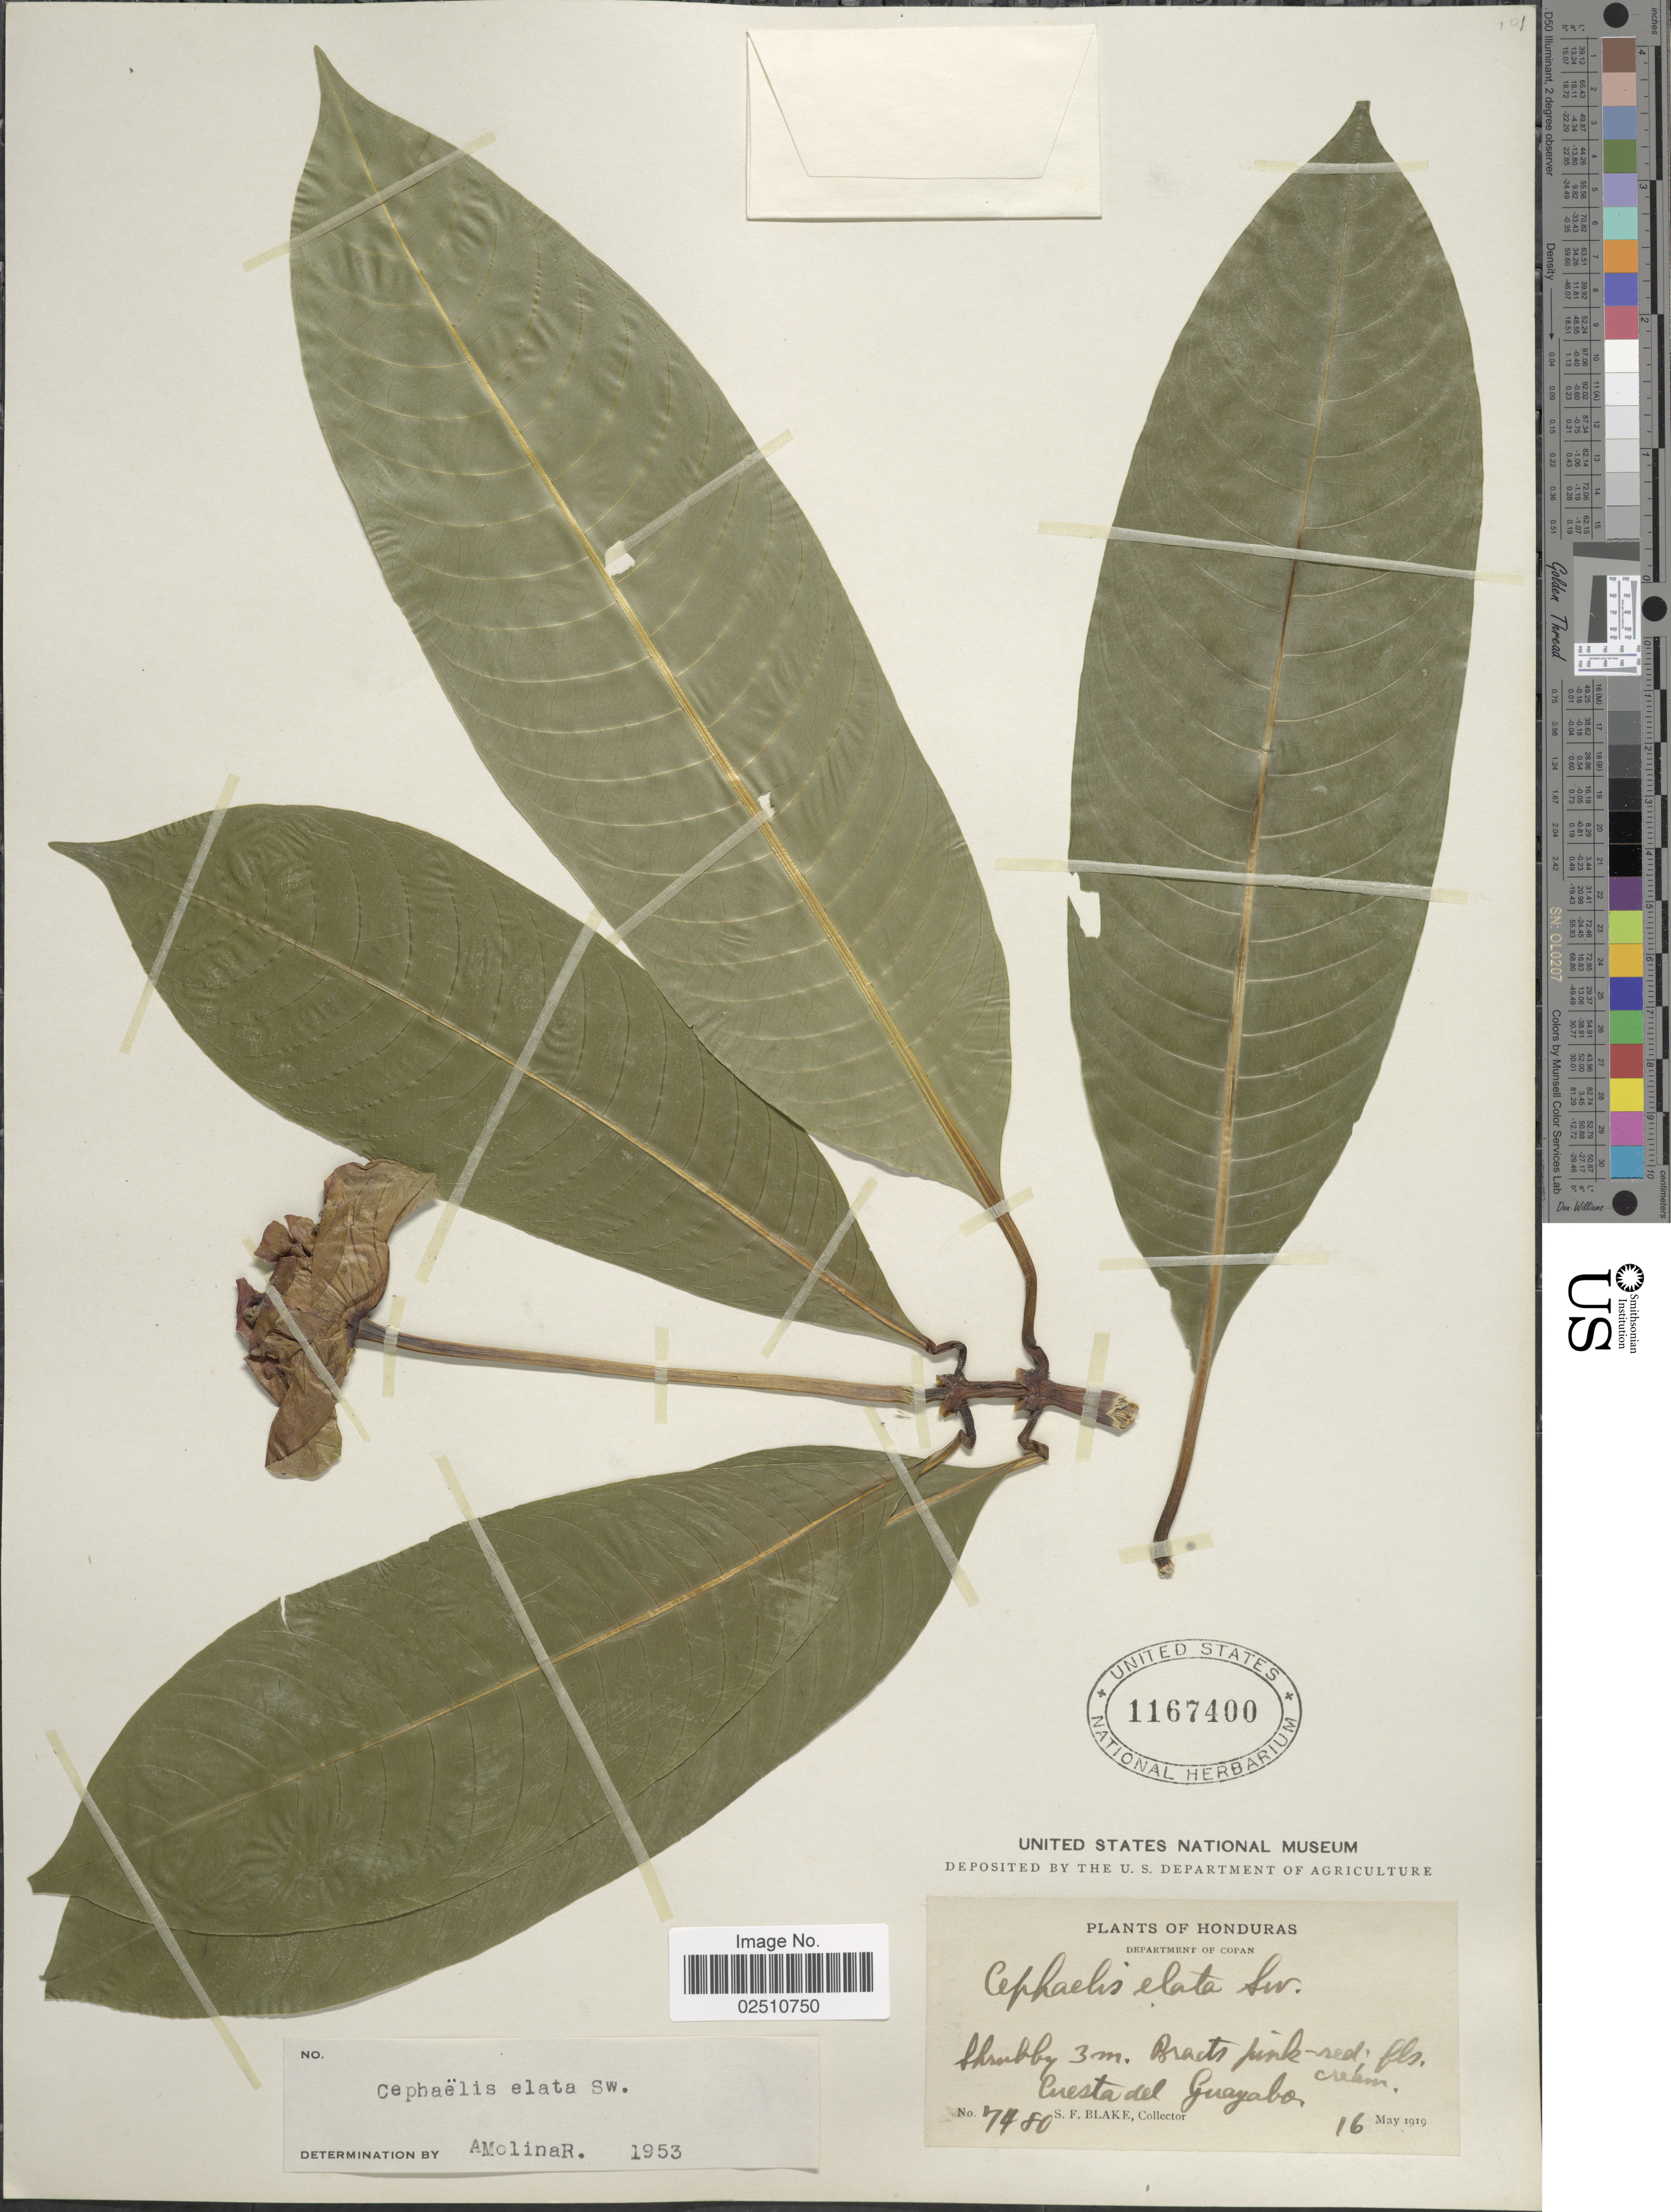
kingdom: Plantae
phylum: Tracheophyta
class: Magnoliopsida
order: Gentianales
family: Rubiaceae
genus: Psychotria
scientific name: Psychotria elata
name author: (Sw.) Hammel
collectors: S. Blake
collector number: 7480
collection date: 1919-05-16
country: Honduras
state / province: Copán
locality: Cuesta del Guayabo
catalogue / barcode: US 1167400